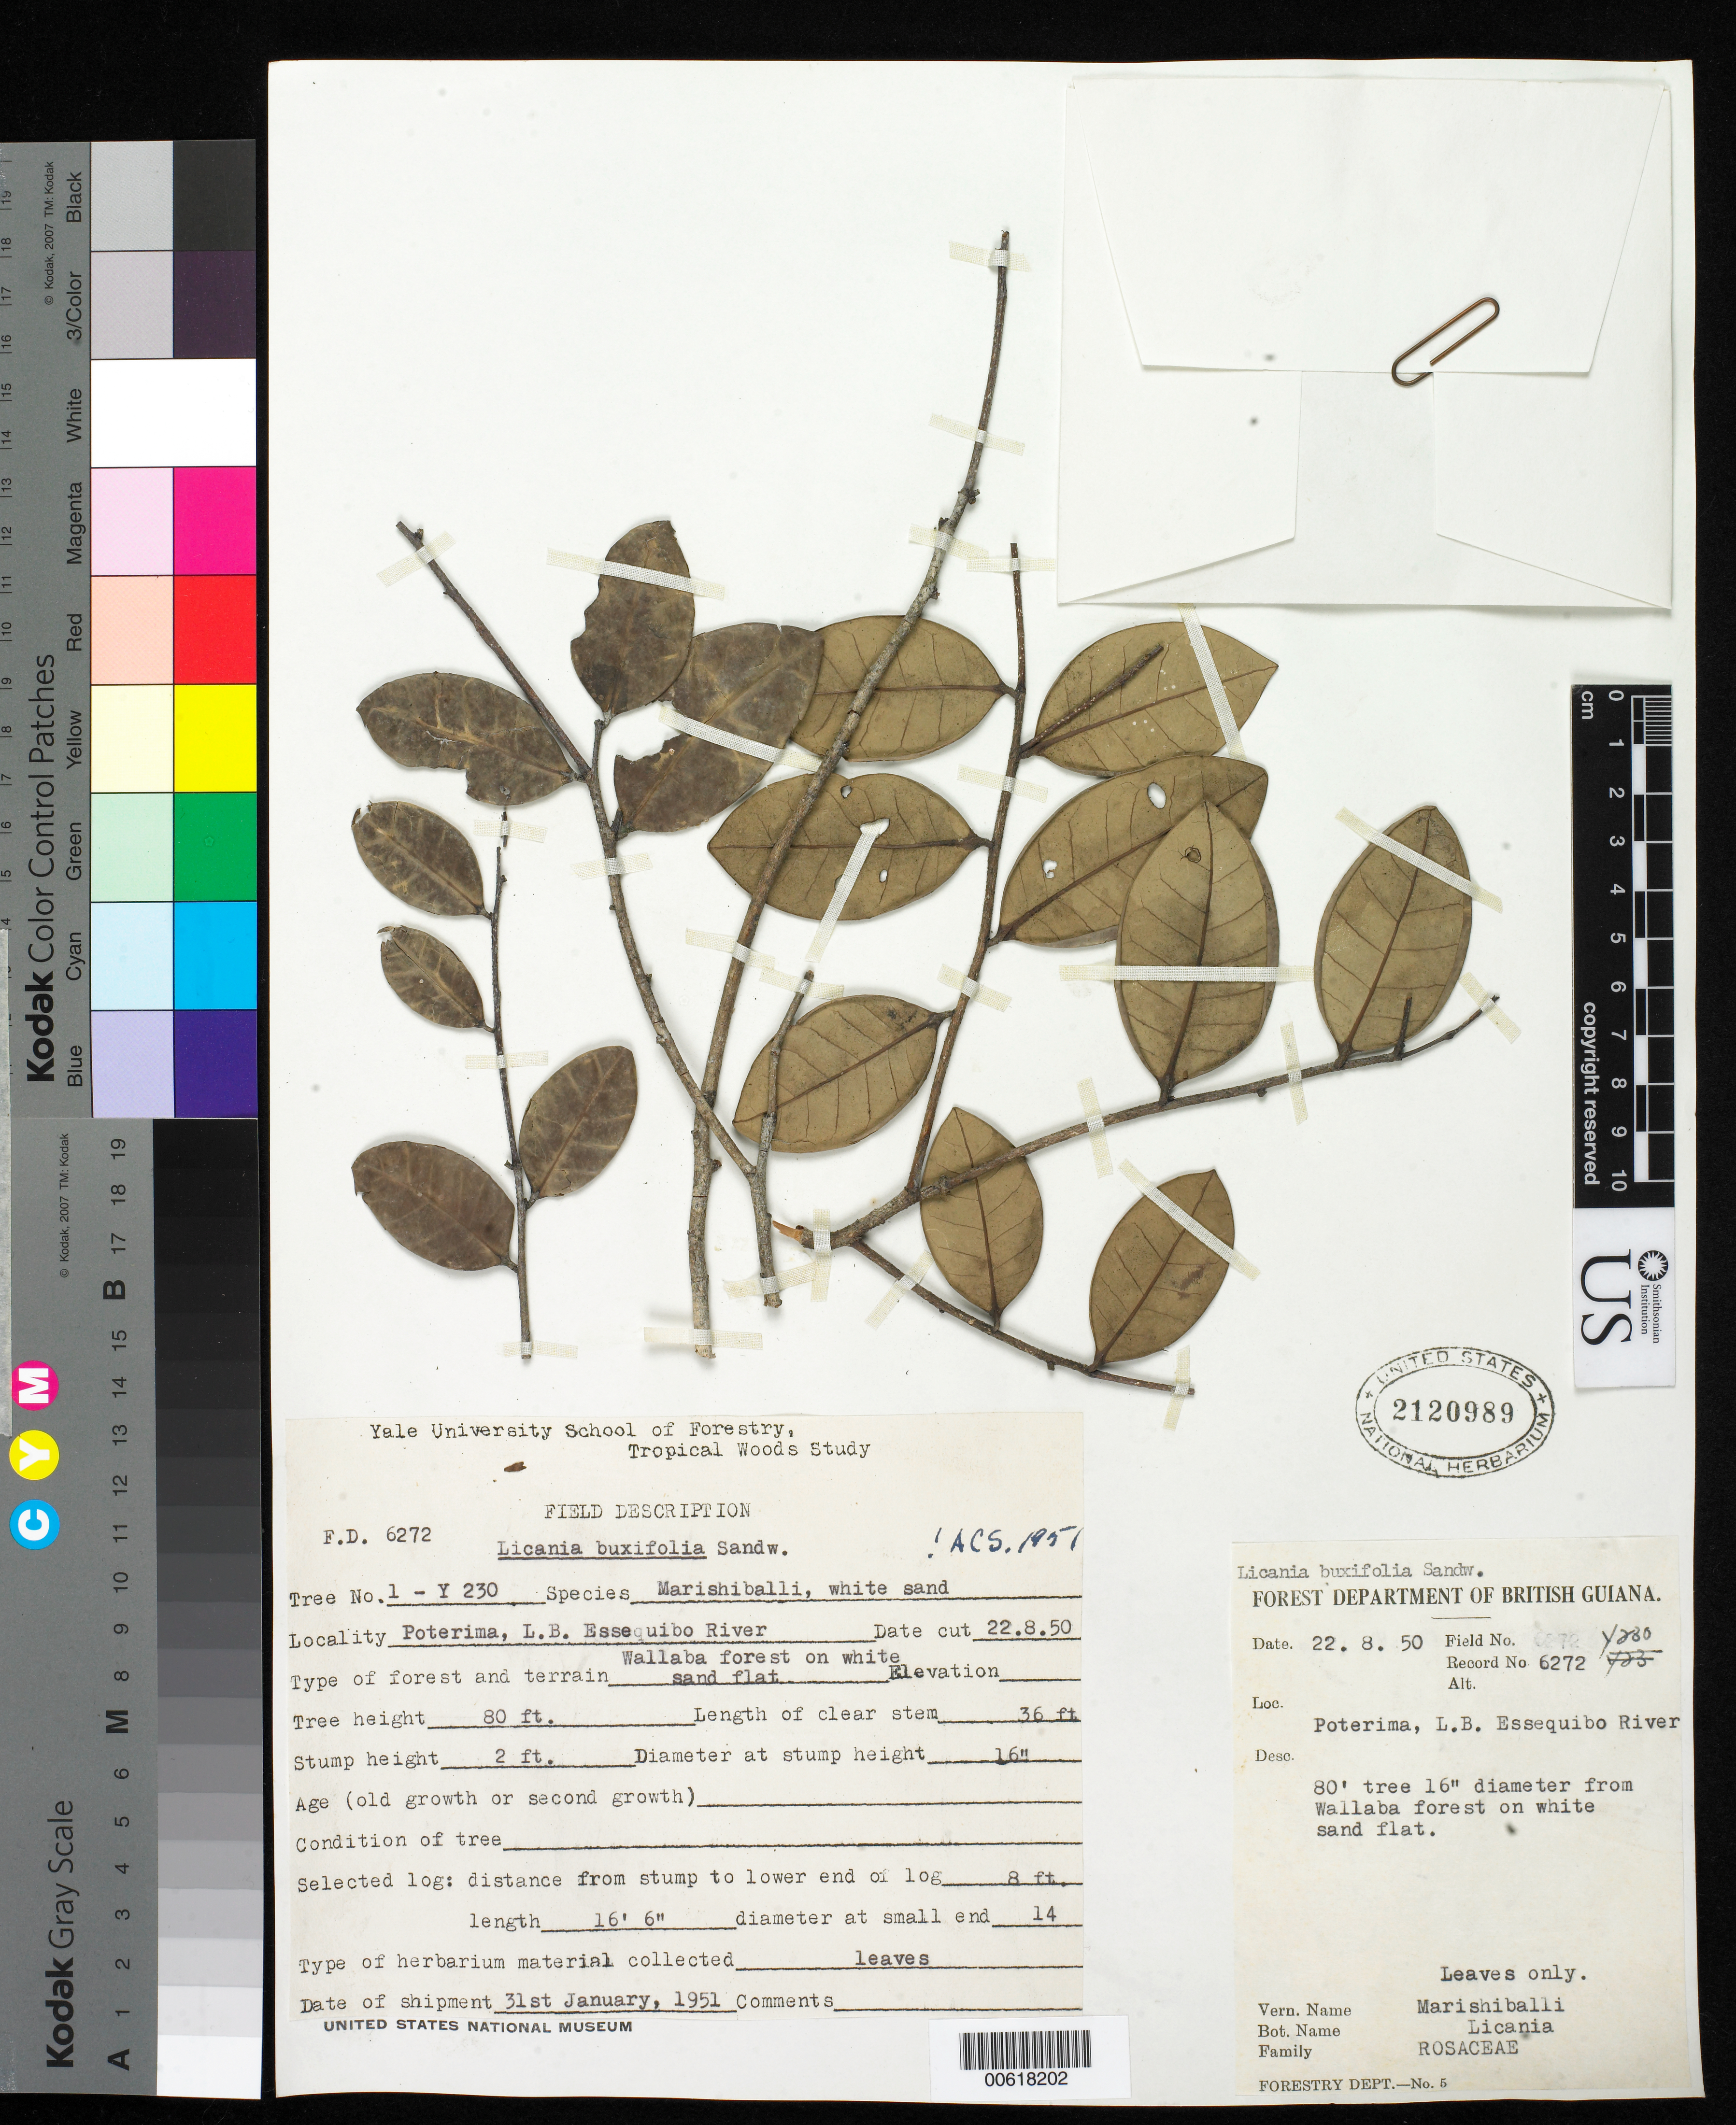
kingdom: Plantae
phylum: Tracheophyta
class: Magnoliopsida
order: Malpighiales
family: Chrysobalanaceae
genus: Licania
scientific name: Licania buxifolia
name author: Sandwith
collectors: Forest Dept. B. G. & British Guiana Forestry Dept.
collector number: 6272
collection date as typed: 22-Aug-50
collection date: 1950-08-22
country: Guyana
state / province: U. Demerara-Berbice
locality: Poterima, Essequibo R.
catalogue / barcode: US 2120989